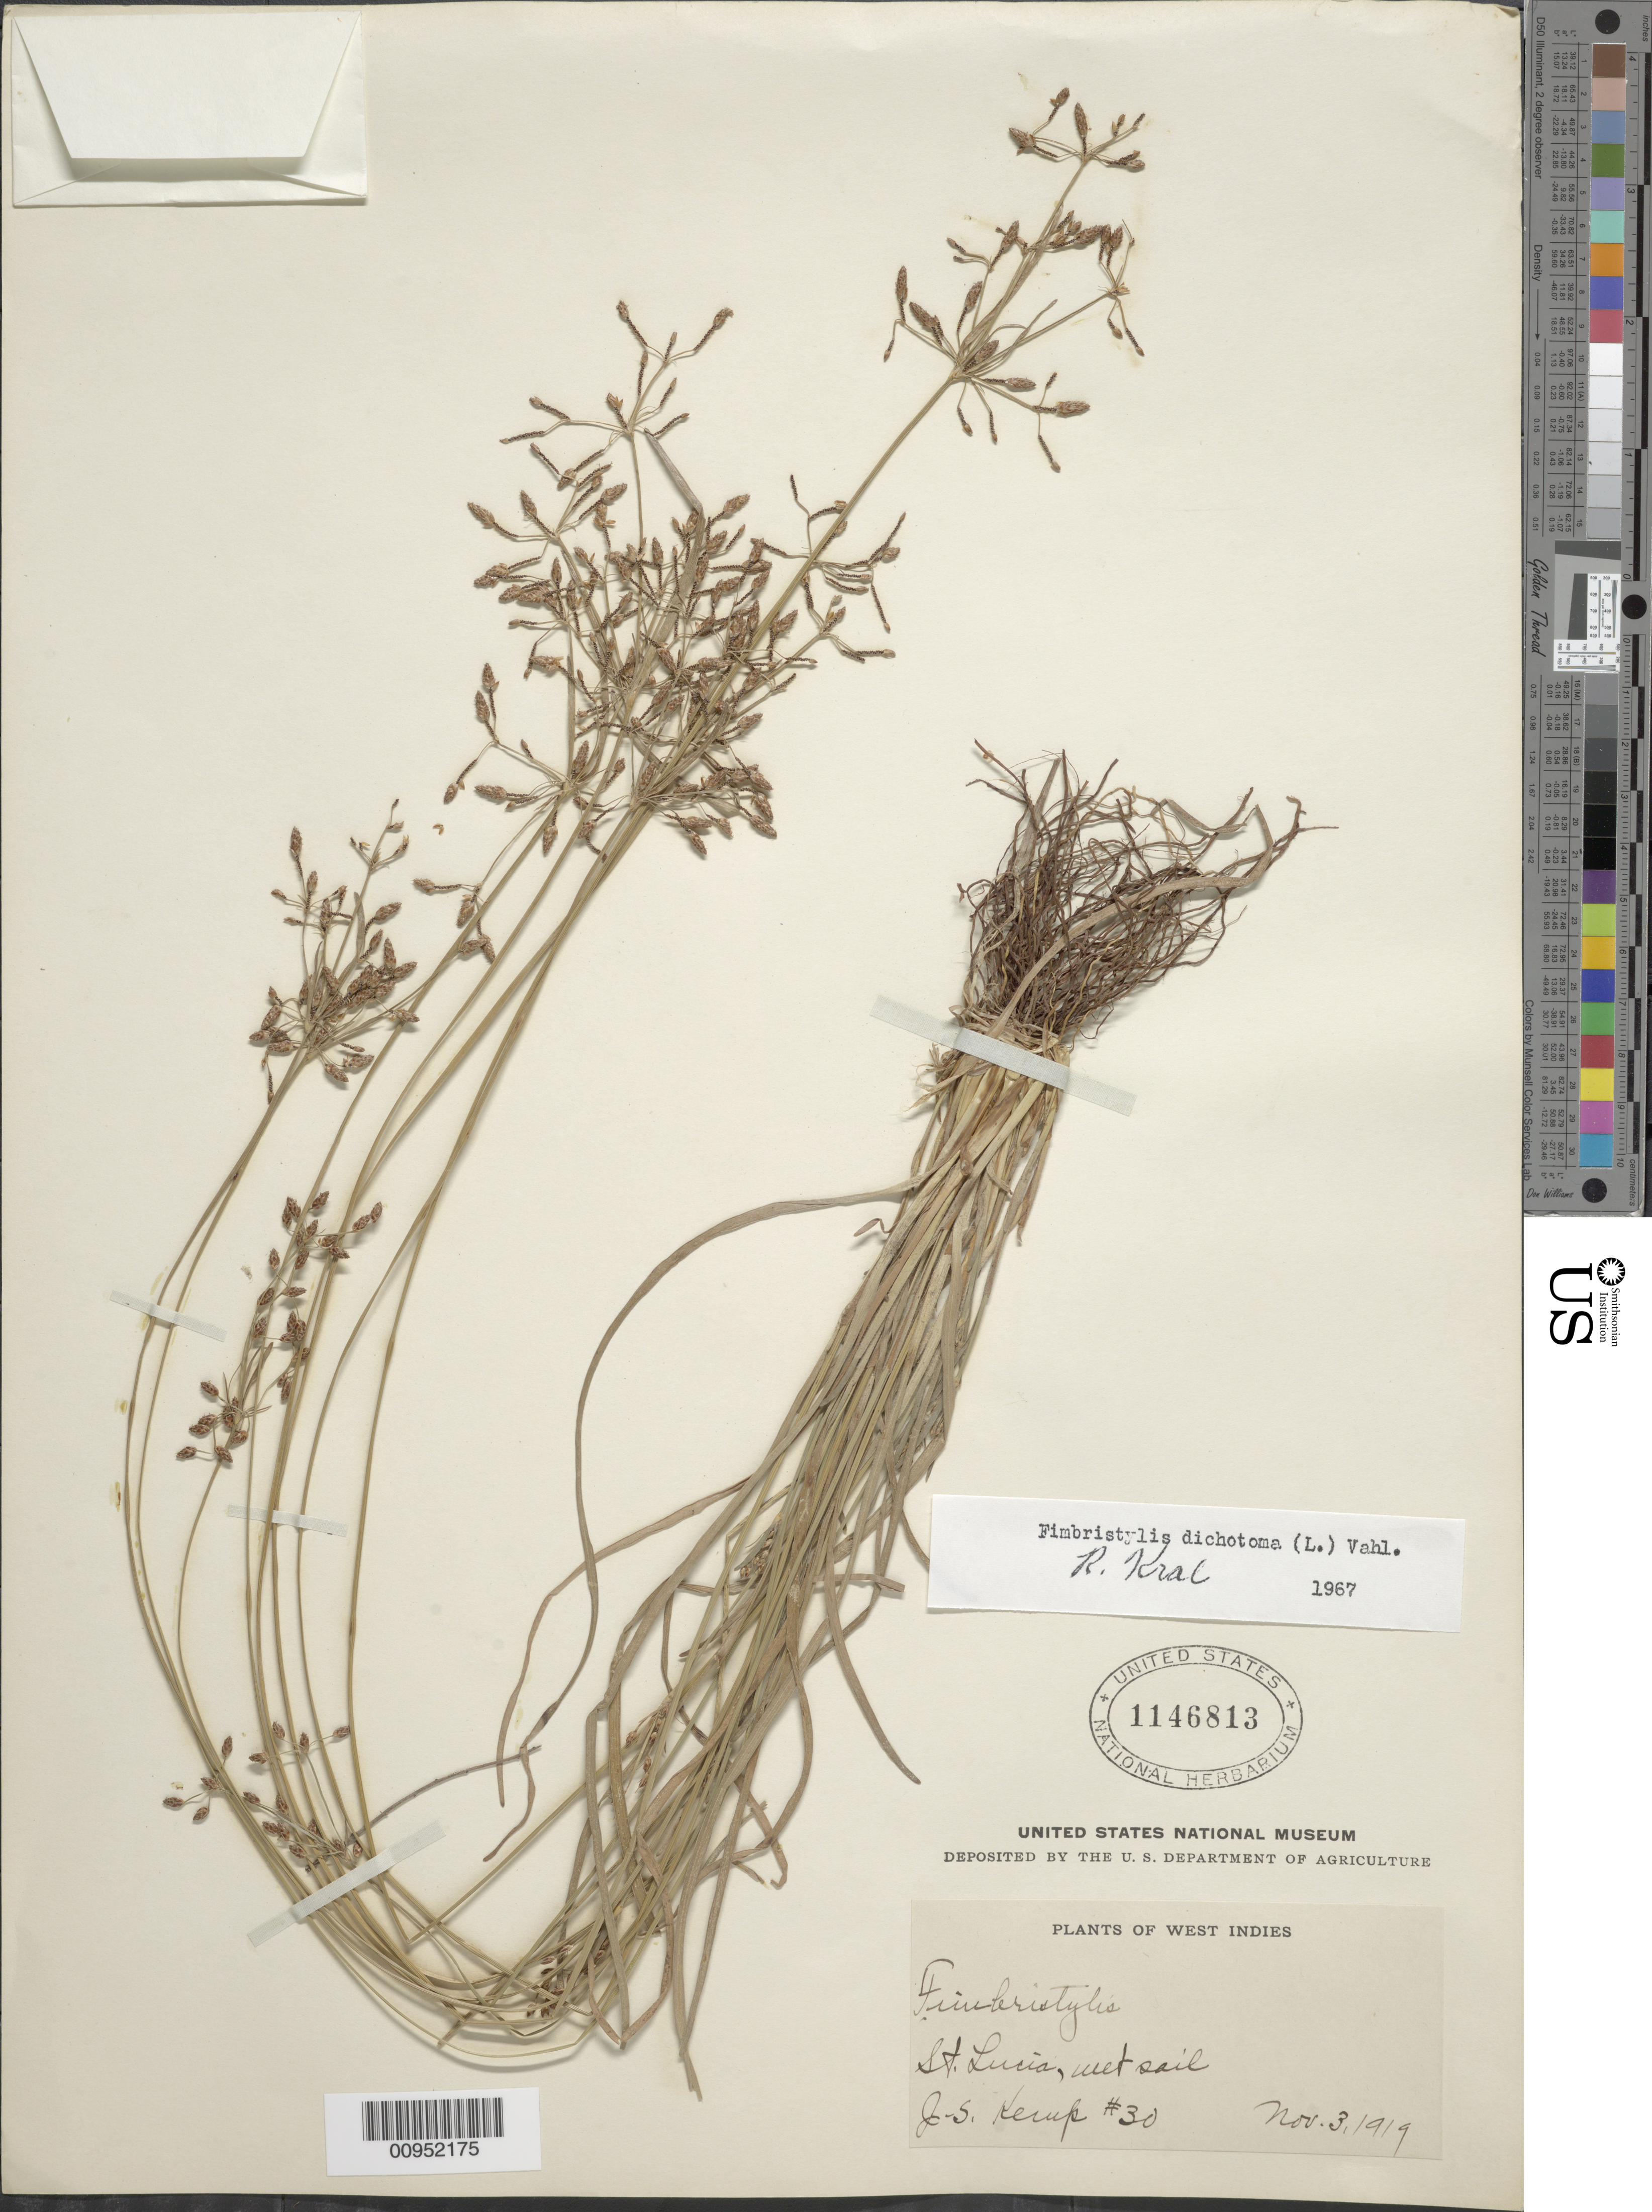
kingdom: Plantae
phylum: Tracheophyta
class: Liliopsida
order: Poales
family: Cyperaceae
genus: Fimbristylis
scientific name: Fimbristylis dichotoma subsp. dichotoma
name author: (L.) Vahl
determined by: Kral, Robert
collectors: J. Kemp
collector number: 30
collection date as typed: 03 Nov 1919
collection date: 1919-11-03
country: St. Lucia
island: St. Lucia I.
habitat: Wet soil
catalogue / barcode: US 1146811